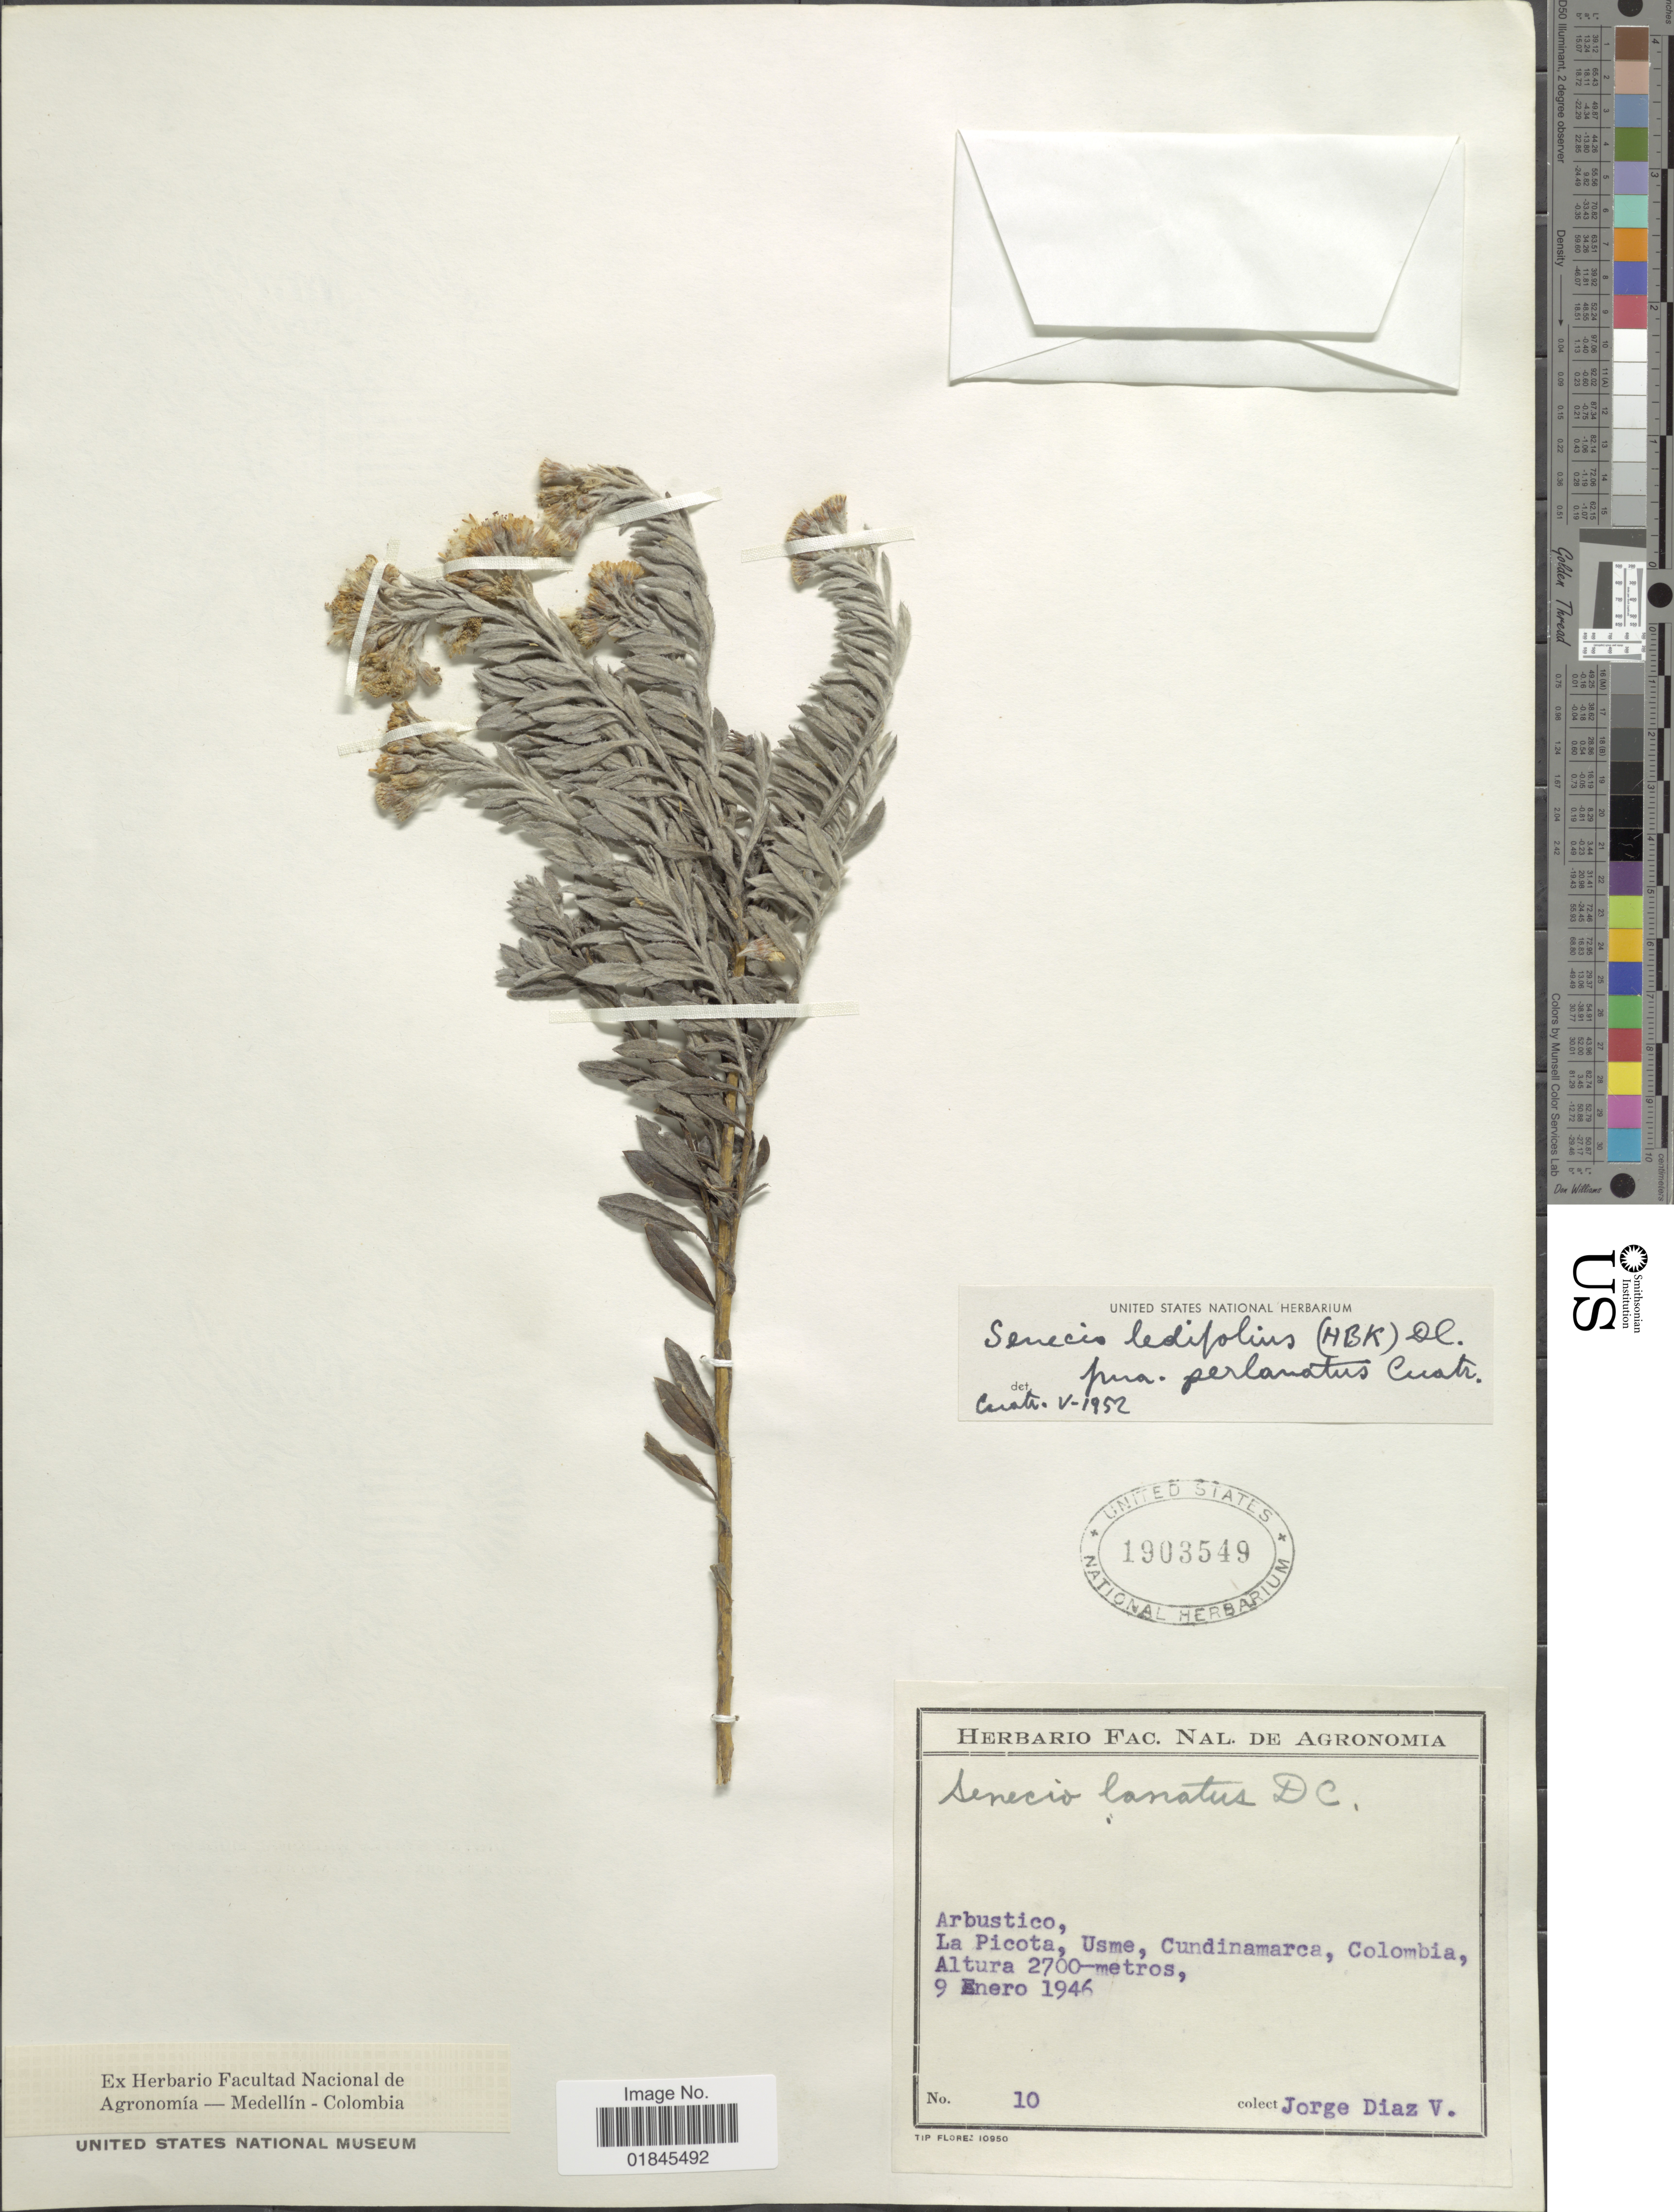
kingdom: Plantae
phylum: Tracheophyta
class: Magnoliopsida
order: Asterales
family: Asteraceae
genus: Pentacalia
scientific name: Pentacalia ledifolia f. perlanta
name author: Cuatrec.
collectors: J. Diaz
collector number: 10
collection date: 1946-01-09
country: Colombia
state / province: Cundinamarca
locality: La Picota, Usme, Cundinamarca, Colombia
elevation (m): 2700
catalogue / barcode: US 1903549